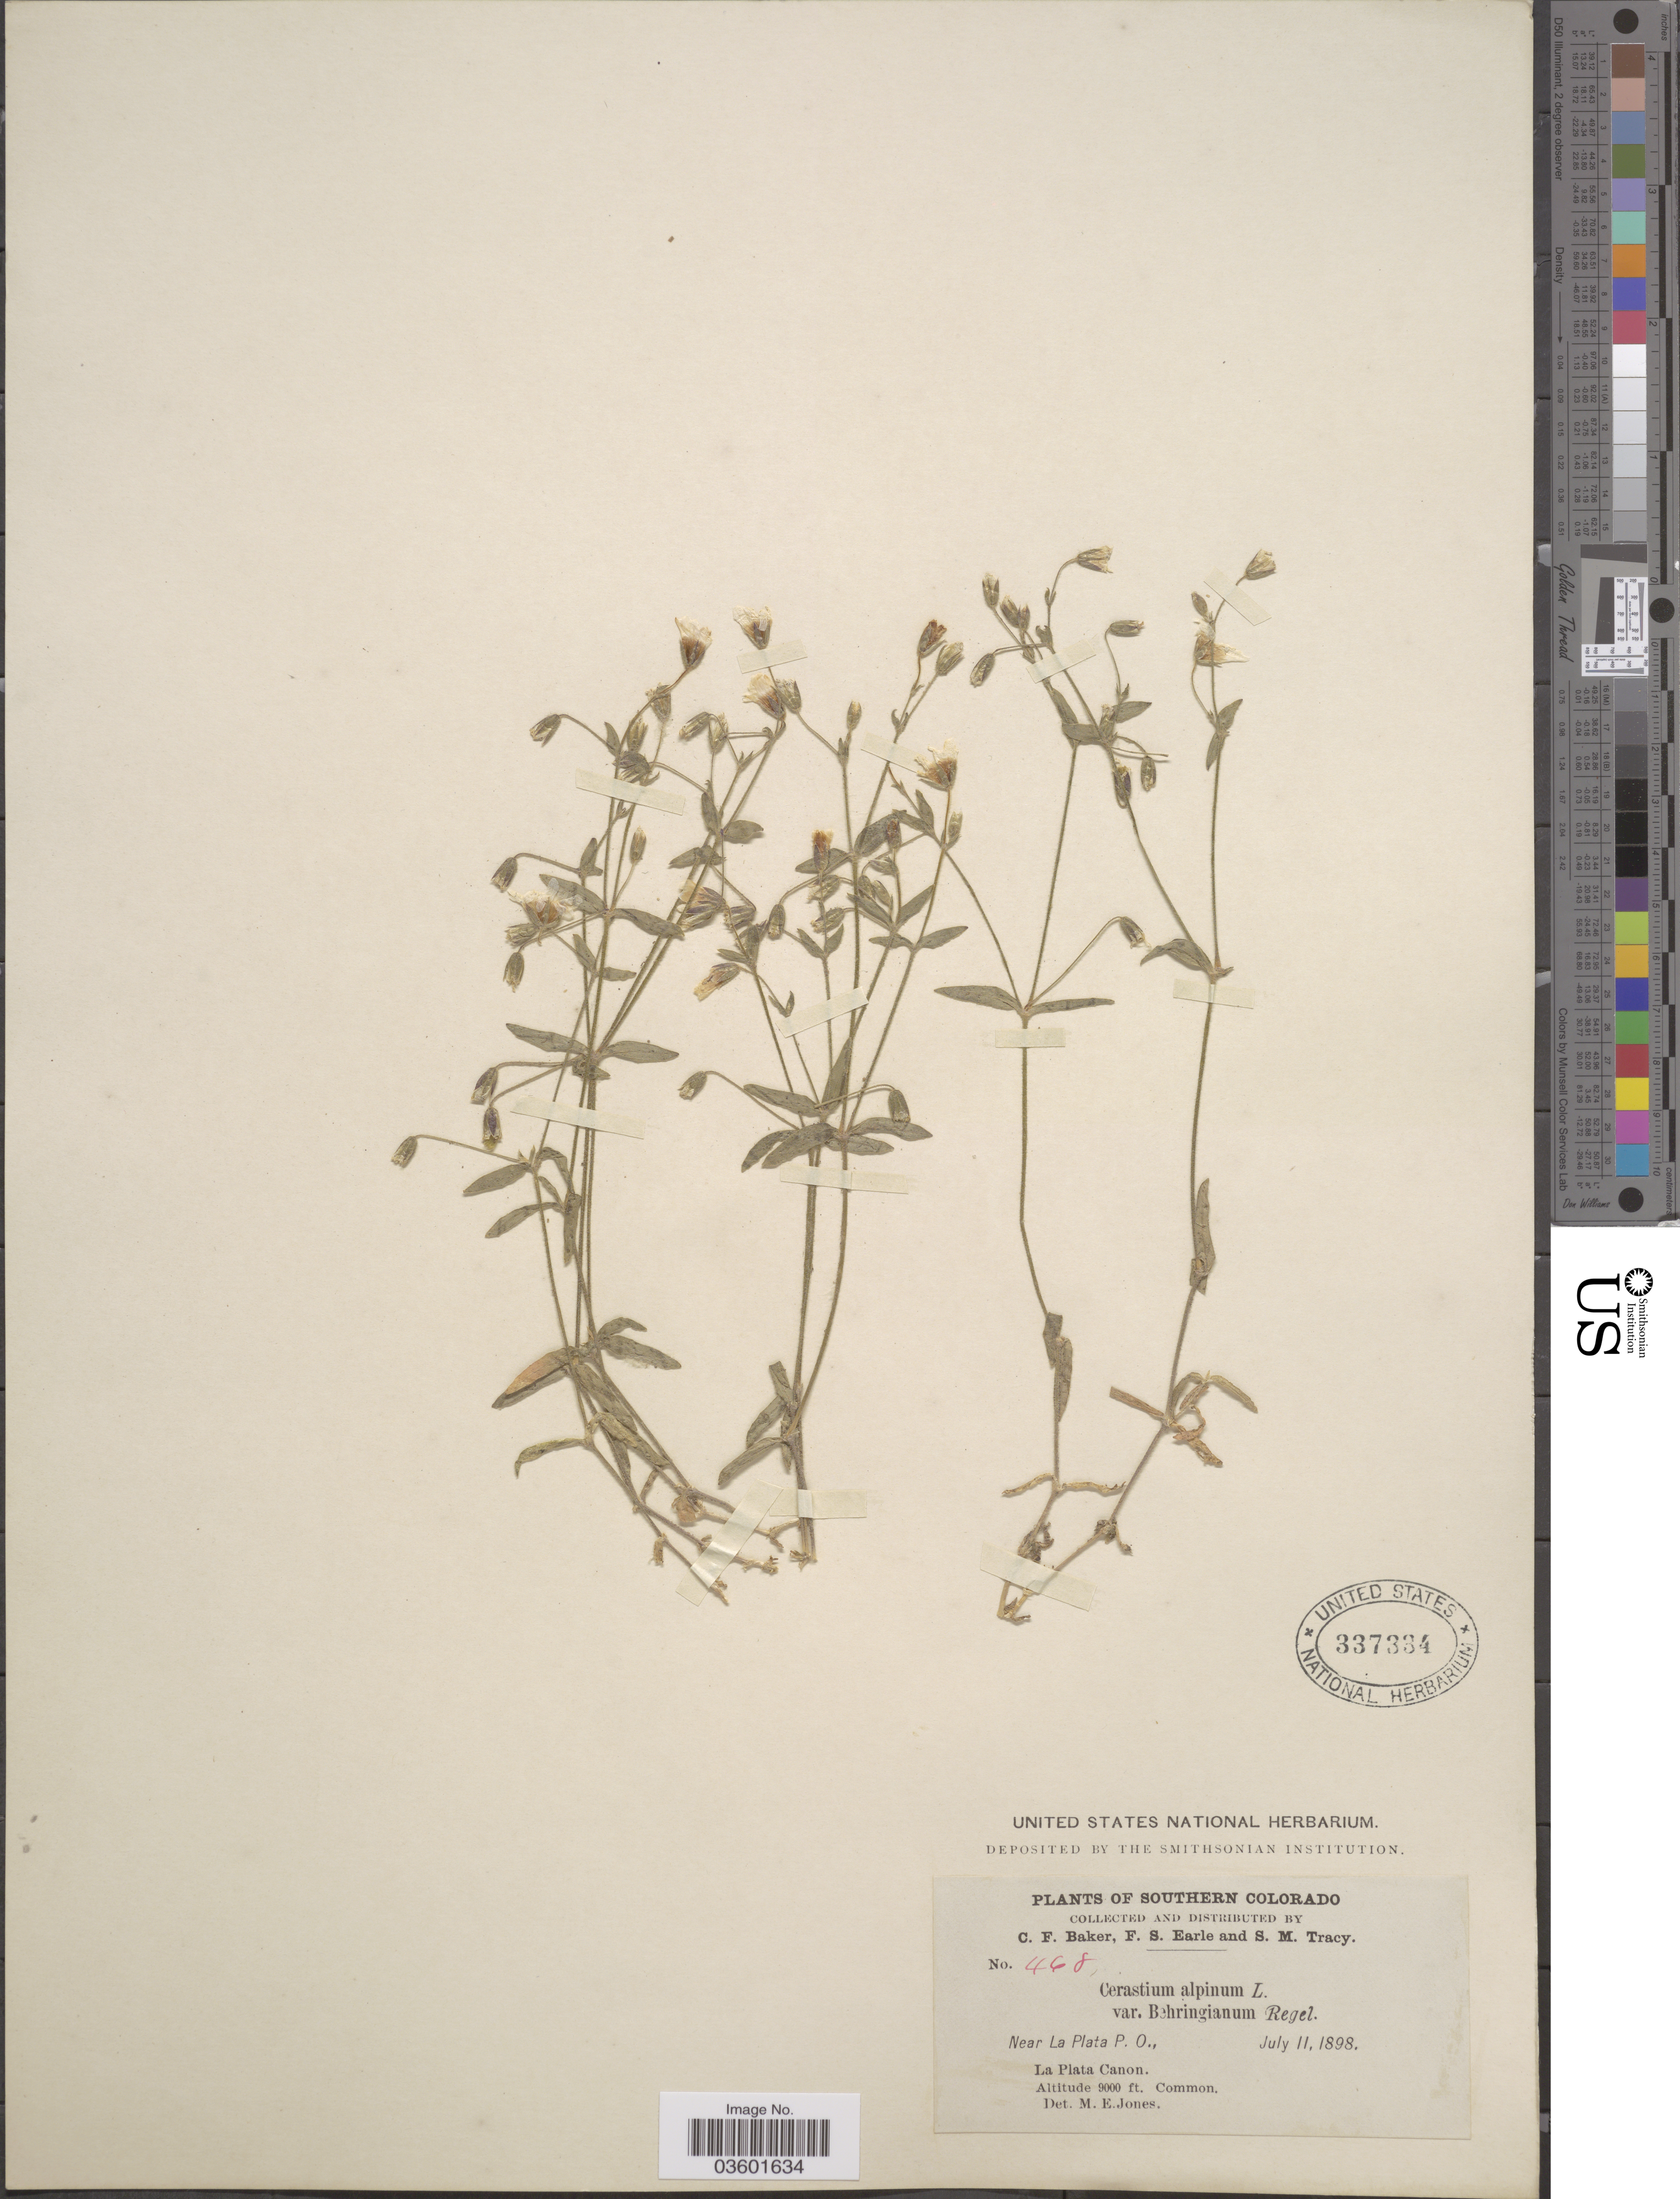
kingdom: Plantae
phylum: Tracheophyta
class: Magnoliopsida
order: Caryophyllales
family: Caryophyllaceae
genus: Cerastium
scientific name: Cerastium beeringianum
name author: Cham. & Schltdl.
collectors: C. F. Baker, F. S. Earle & S. M. Tracy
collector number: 468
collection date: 1898-07-11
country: United States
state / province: Colorado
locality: Southern Colorado. Near La Plata P. O., La Plata Canon.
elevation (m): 2743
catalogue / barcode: US 337334